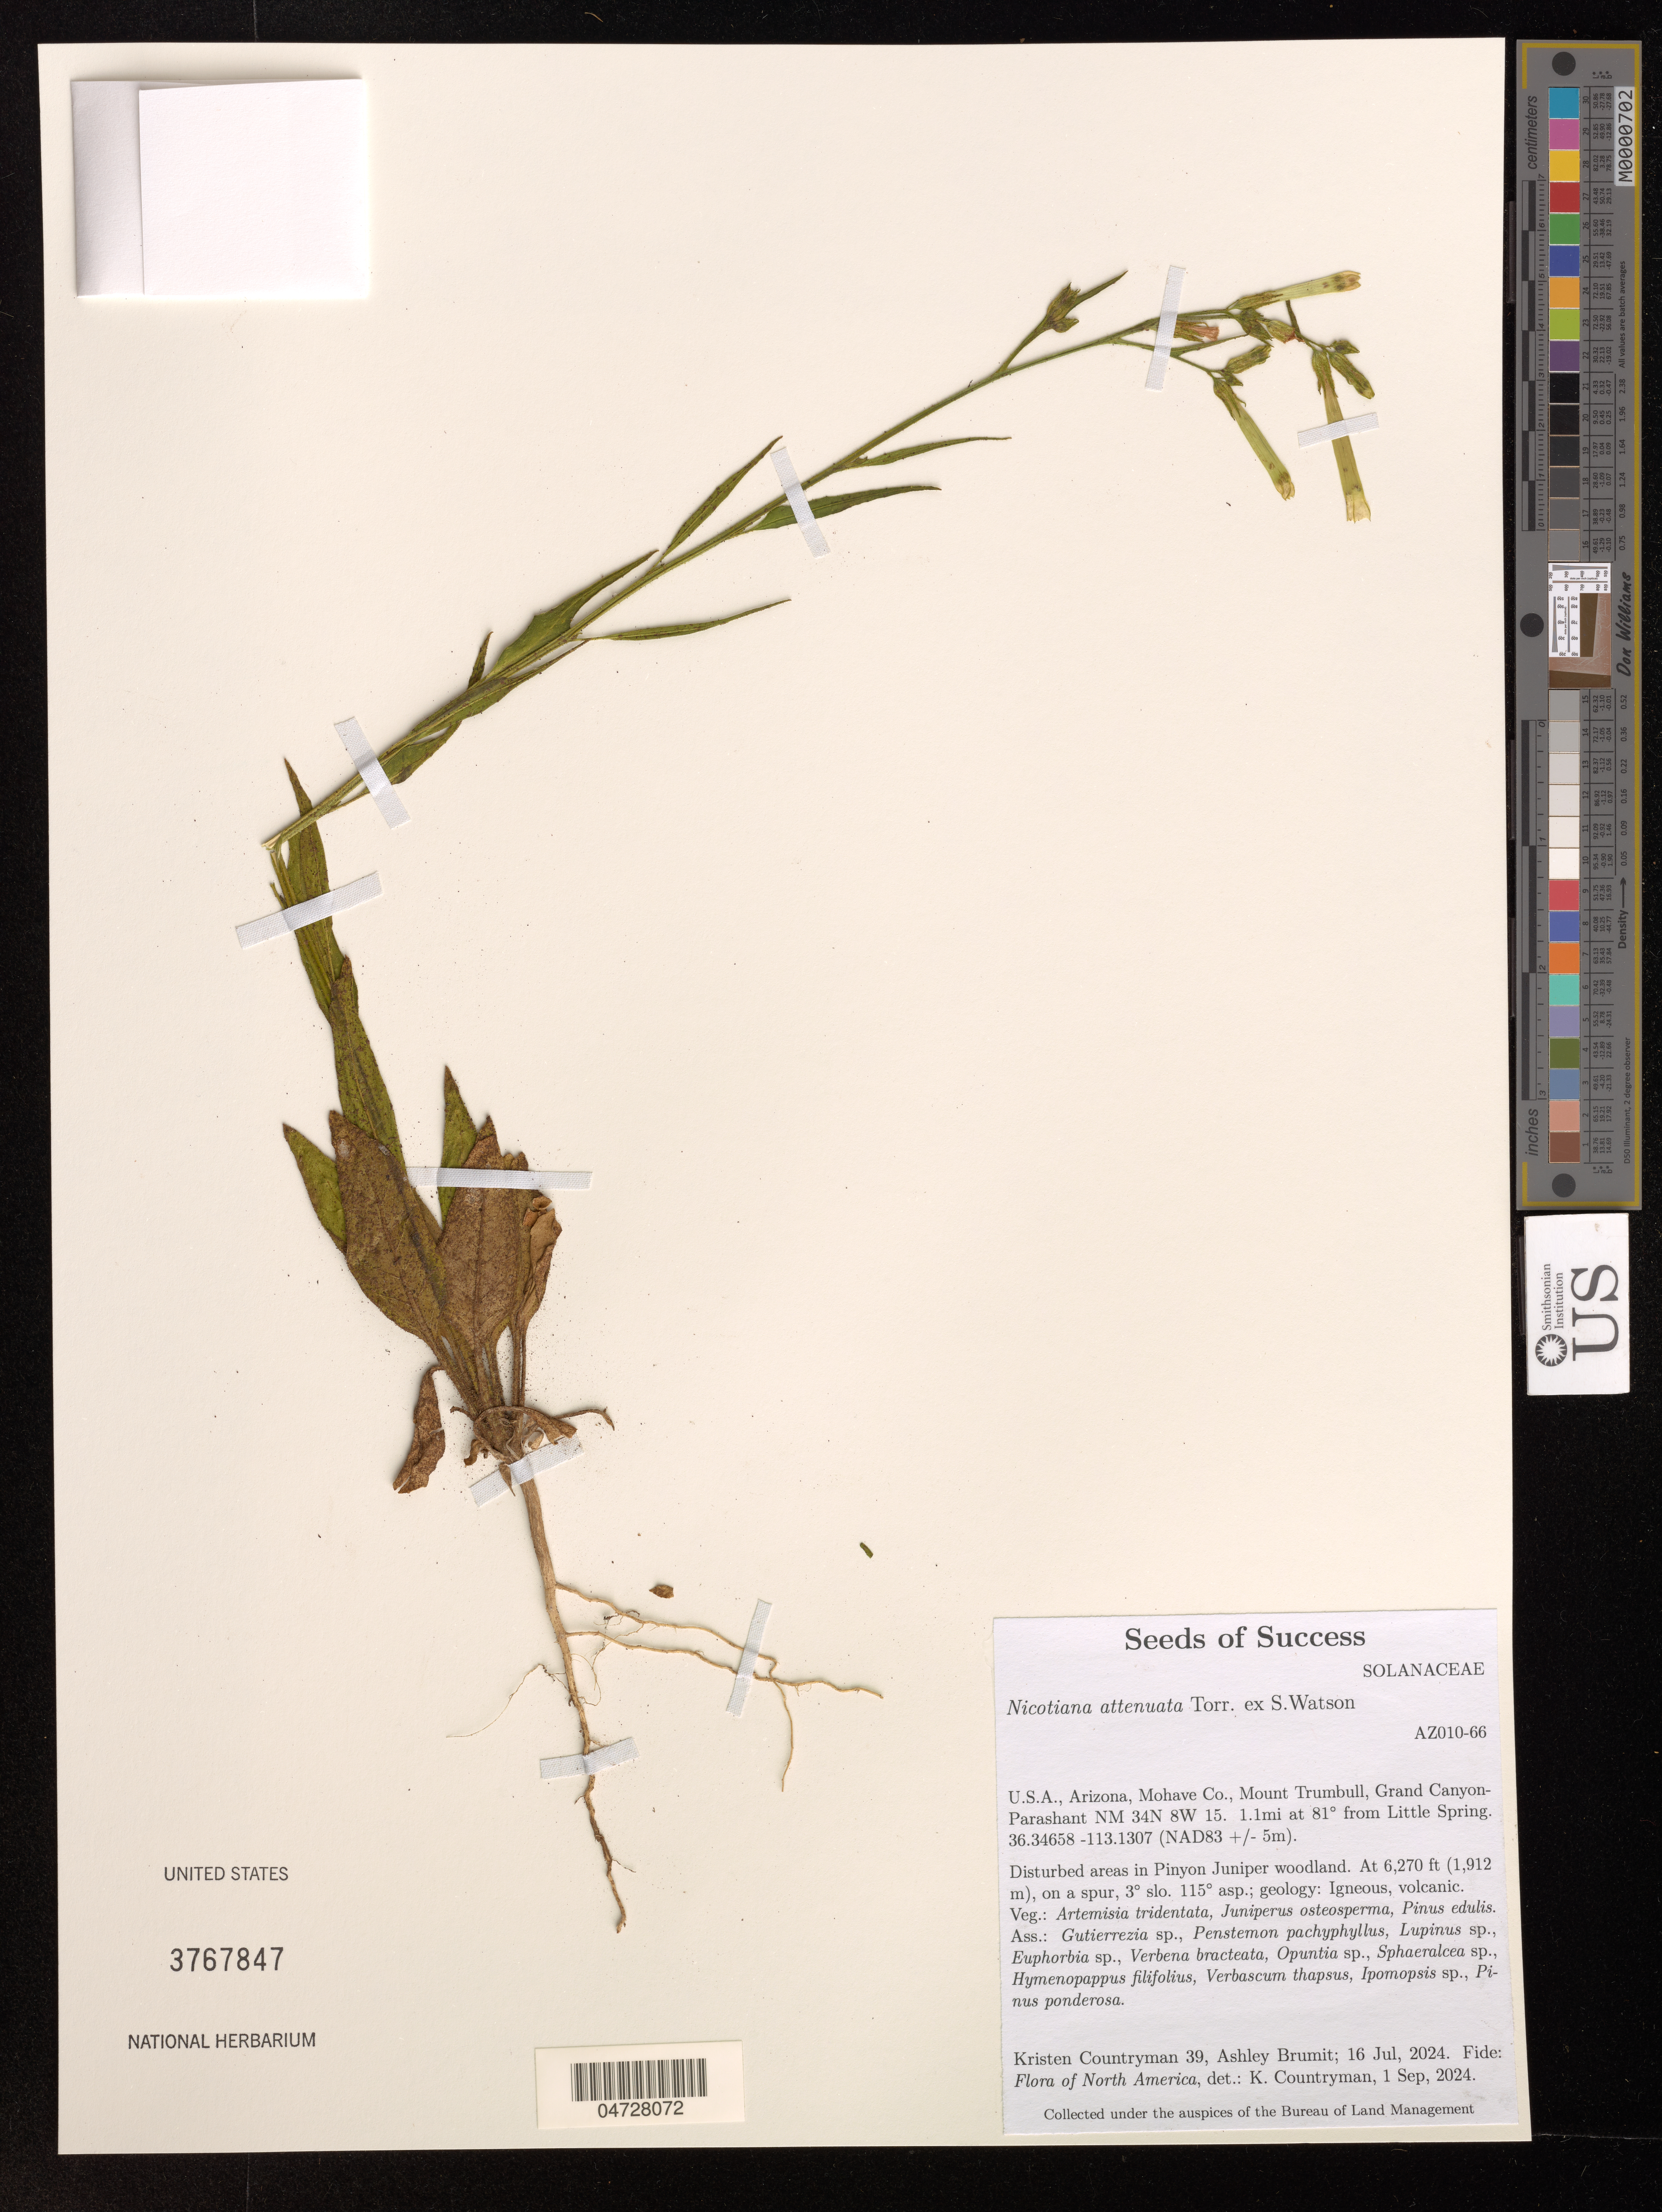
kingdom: Plantae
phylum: Tracheophyta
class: Magnoliopsida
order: Solanales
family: Solanaceae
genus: Nicotiana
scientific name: Nicotiana acaulis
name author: Speg.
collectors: K. Countryman & A. Brumit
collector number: AZ010-66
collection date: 2024-07-16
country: United States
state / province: Arizona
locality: Mohawe Co., Mount Trumbull, Grand Canyon-Parashant NM 23N 8W 15. 1.1. mi at 81° from Little Spring.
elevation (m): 1911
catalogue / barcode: US 3767847